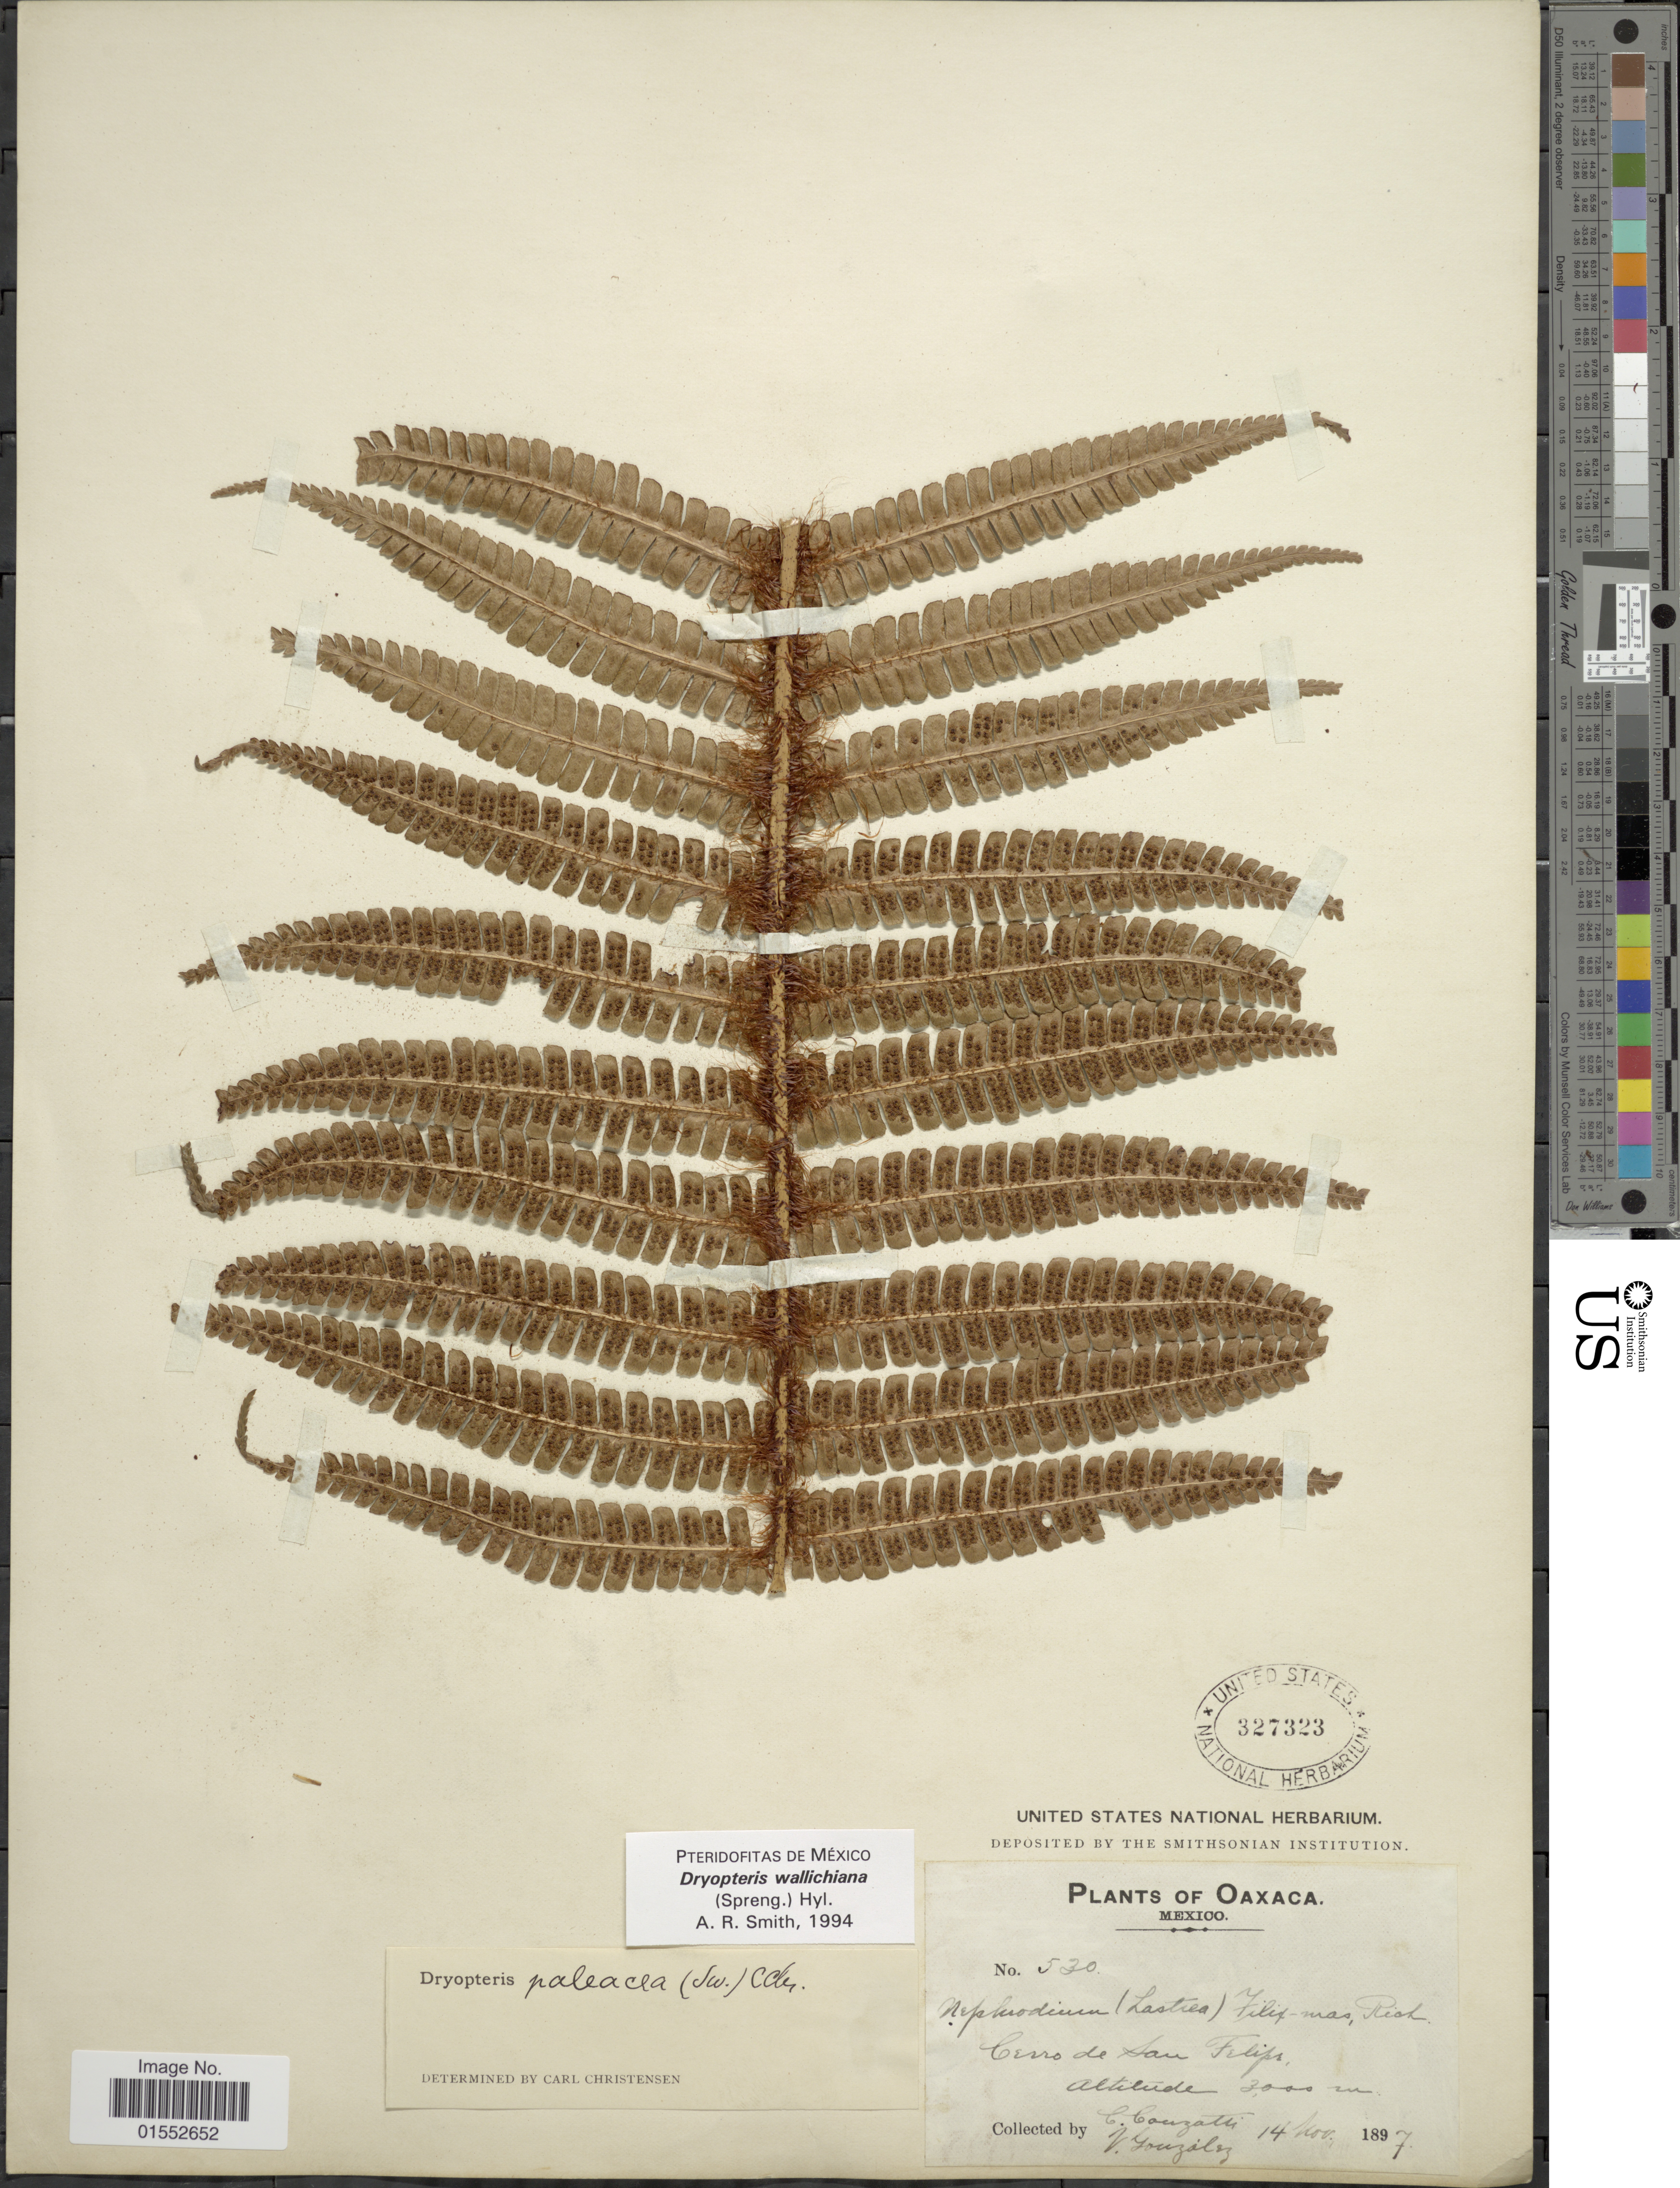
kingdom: Plantae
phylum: Tracheophyta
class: Polypodiopsida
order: Polypodiales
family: Dryopteridaceae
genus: Dryopteris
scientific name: Dryopteris wallichiana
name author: (Spreng.) Hyl.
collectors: C. Conzatti & V. González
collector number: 530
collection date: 1897-11-14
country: Mexico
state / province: Oaxaca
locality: Cerro de San Felipe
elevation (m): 3000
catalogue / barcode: US 327323